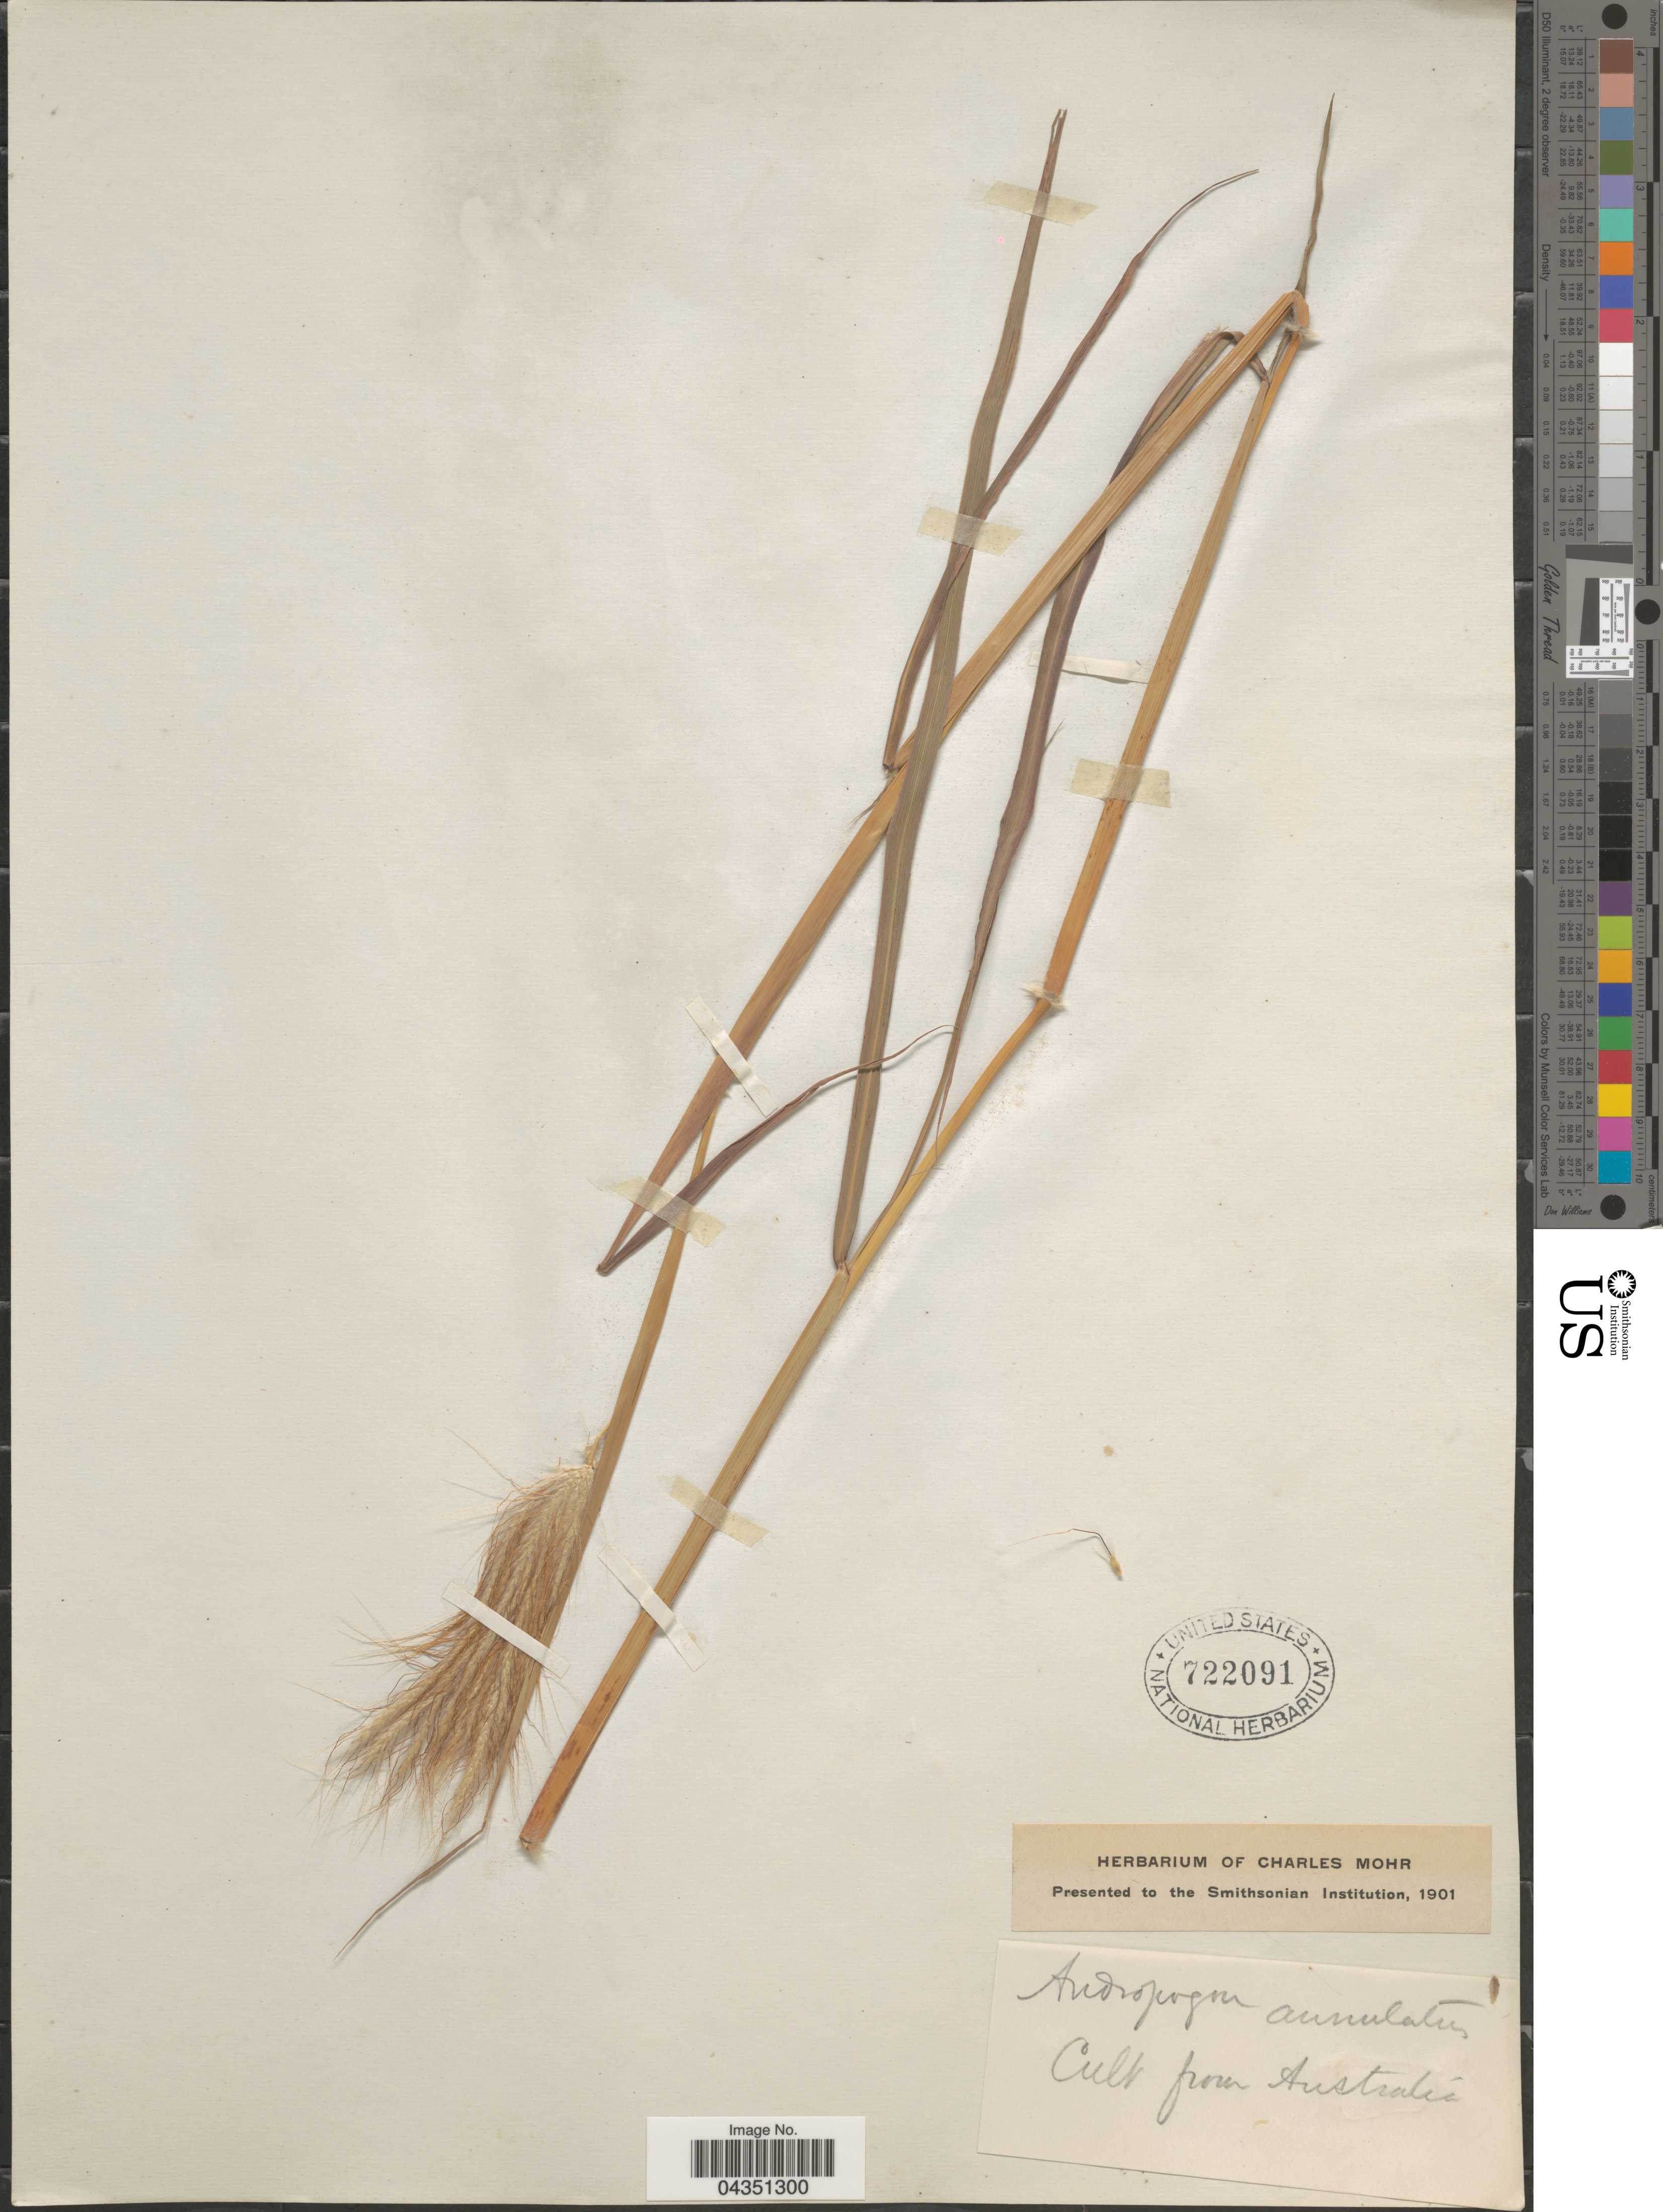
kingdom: Plantae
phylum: Tracheophyta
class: Liliopsida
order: Poales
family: Poaceae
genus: Dichanthium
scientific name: Dichanthium sericeum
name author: (R. Br.) A. Camus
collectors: ex herb. Charles Mohr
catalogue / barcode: US 722091